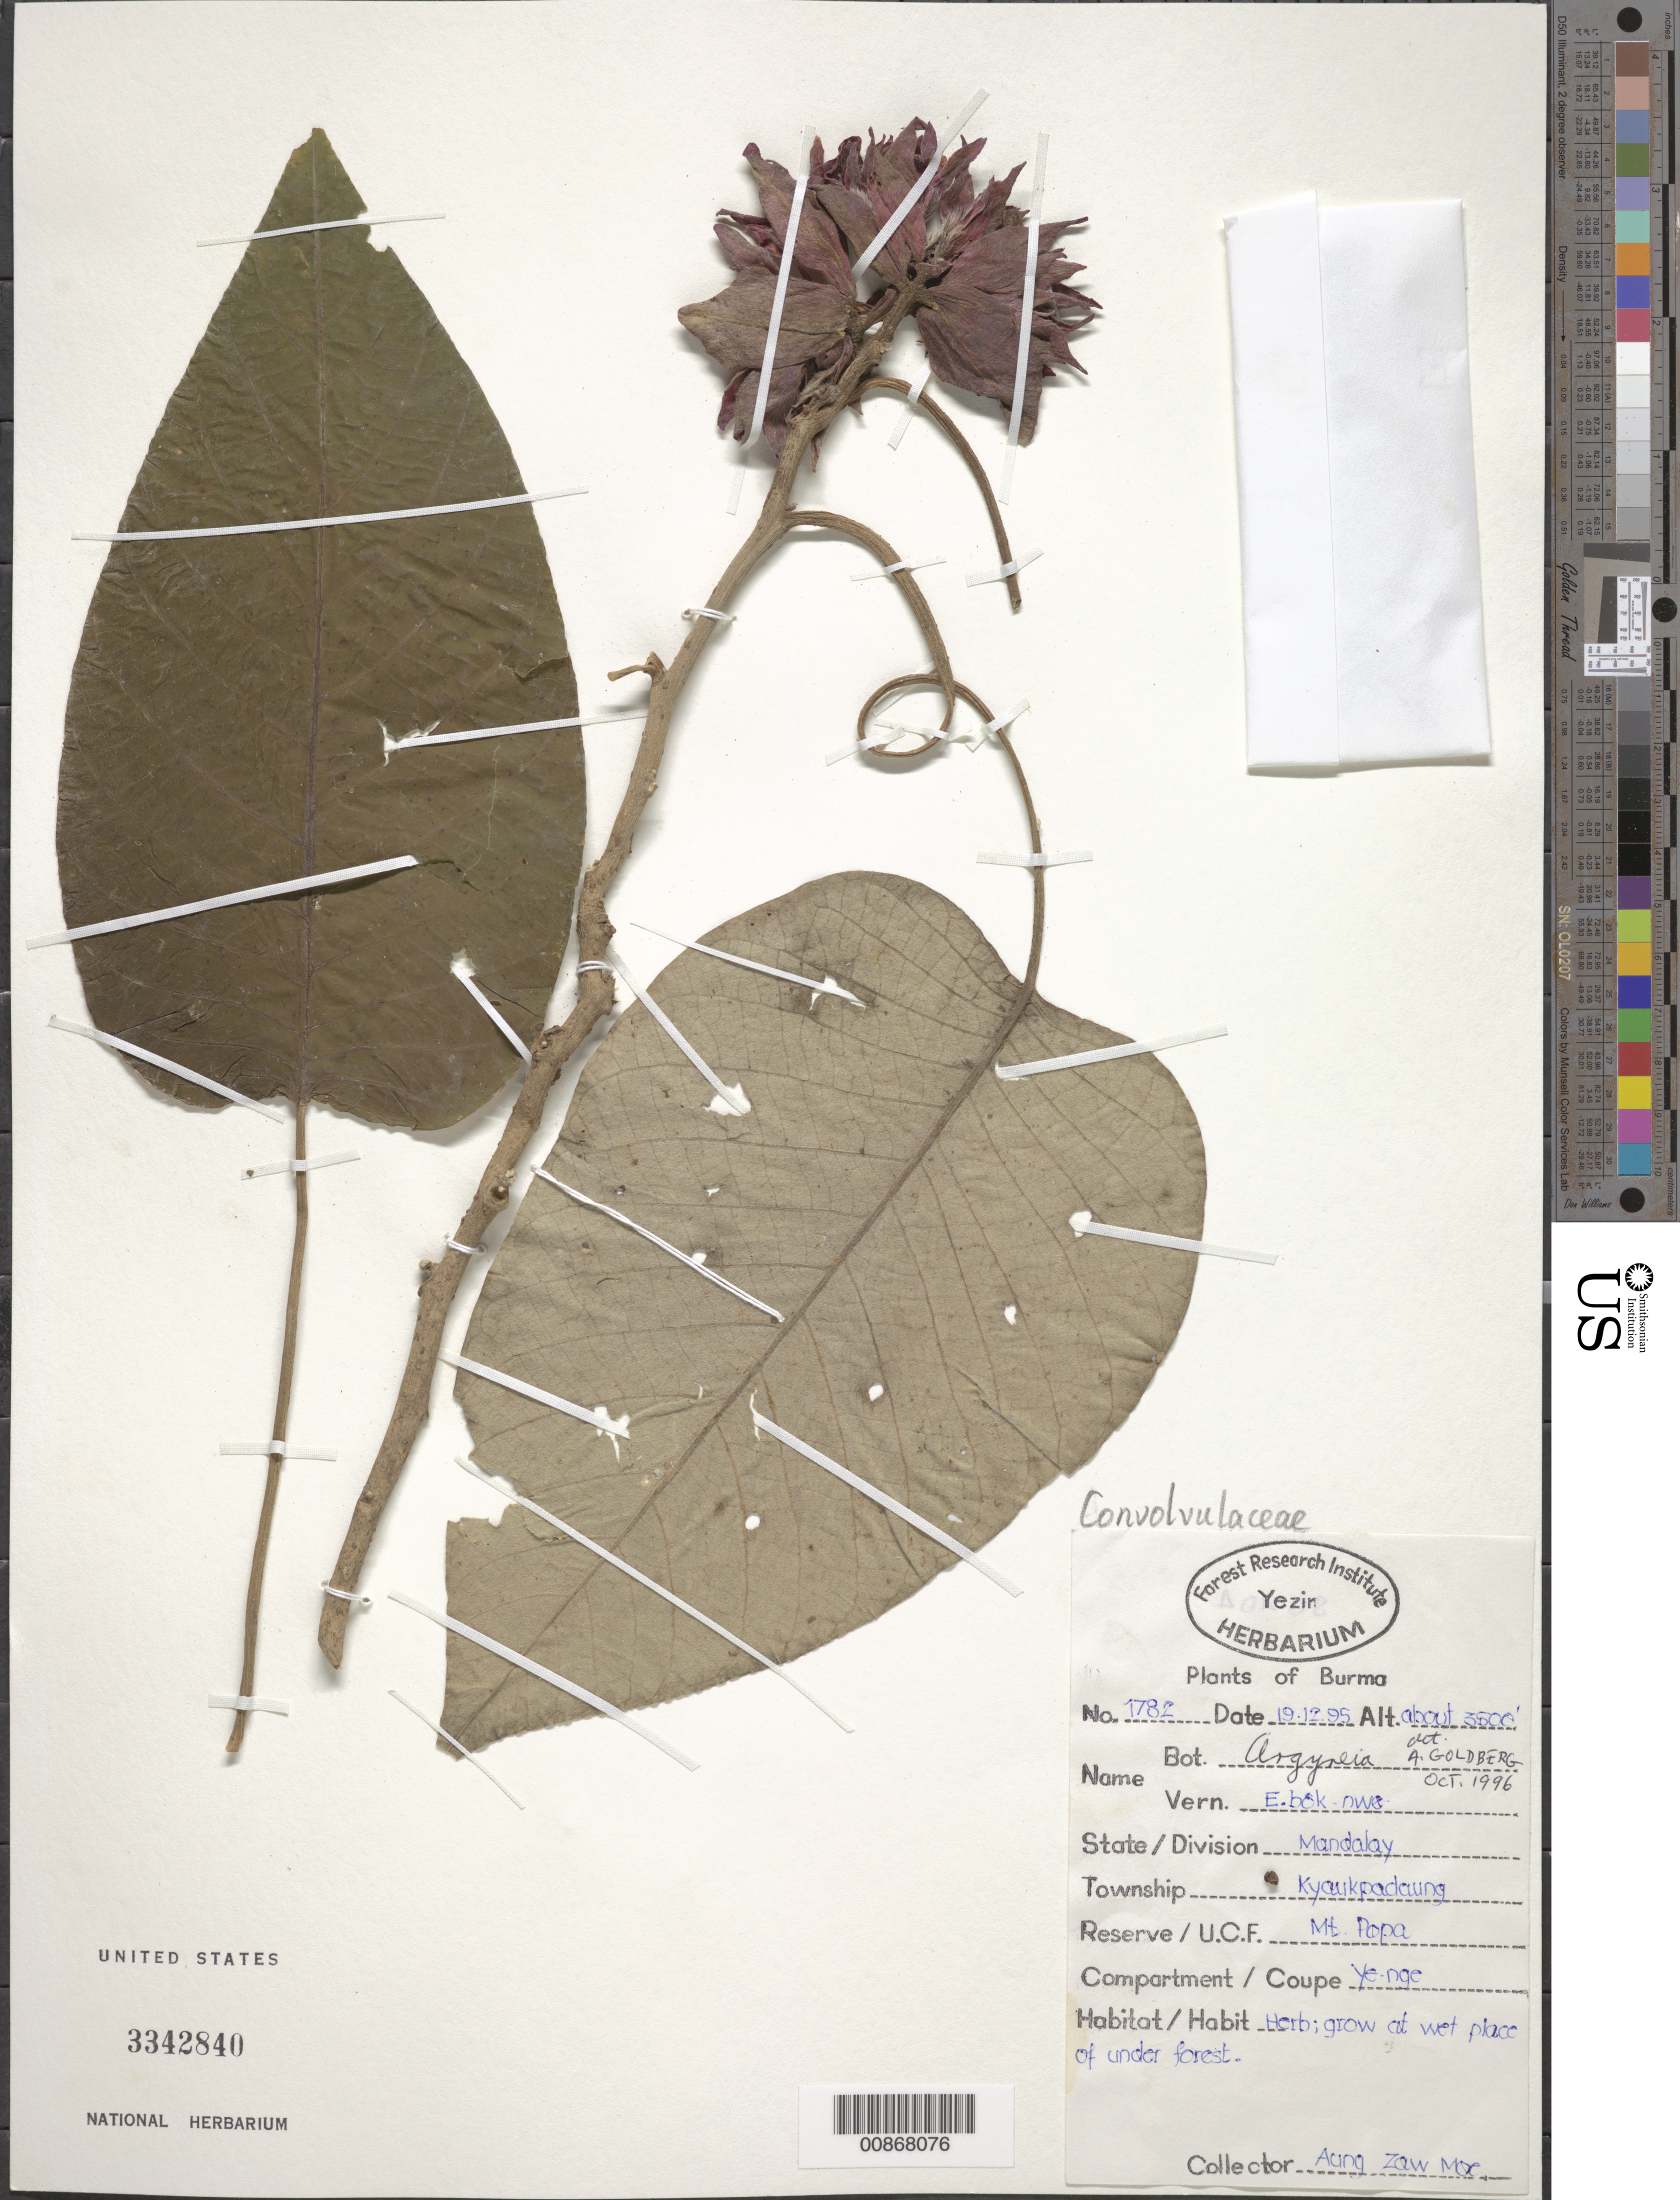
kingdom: Plantae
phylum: Tracheophyta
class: Magnoliopsida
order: Solanales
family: Convolvulaceae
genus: Argyreia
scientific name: Argyreia sp.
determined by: Goldberg, Aaron, (US), NMNH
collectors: Aung Zaw Moe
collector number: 1782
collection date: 1995-12-19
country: Myanmar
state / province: Mandalay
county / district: Kyaukpadaung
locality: Mt. Popa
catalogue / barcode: US 3342840